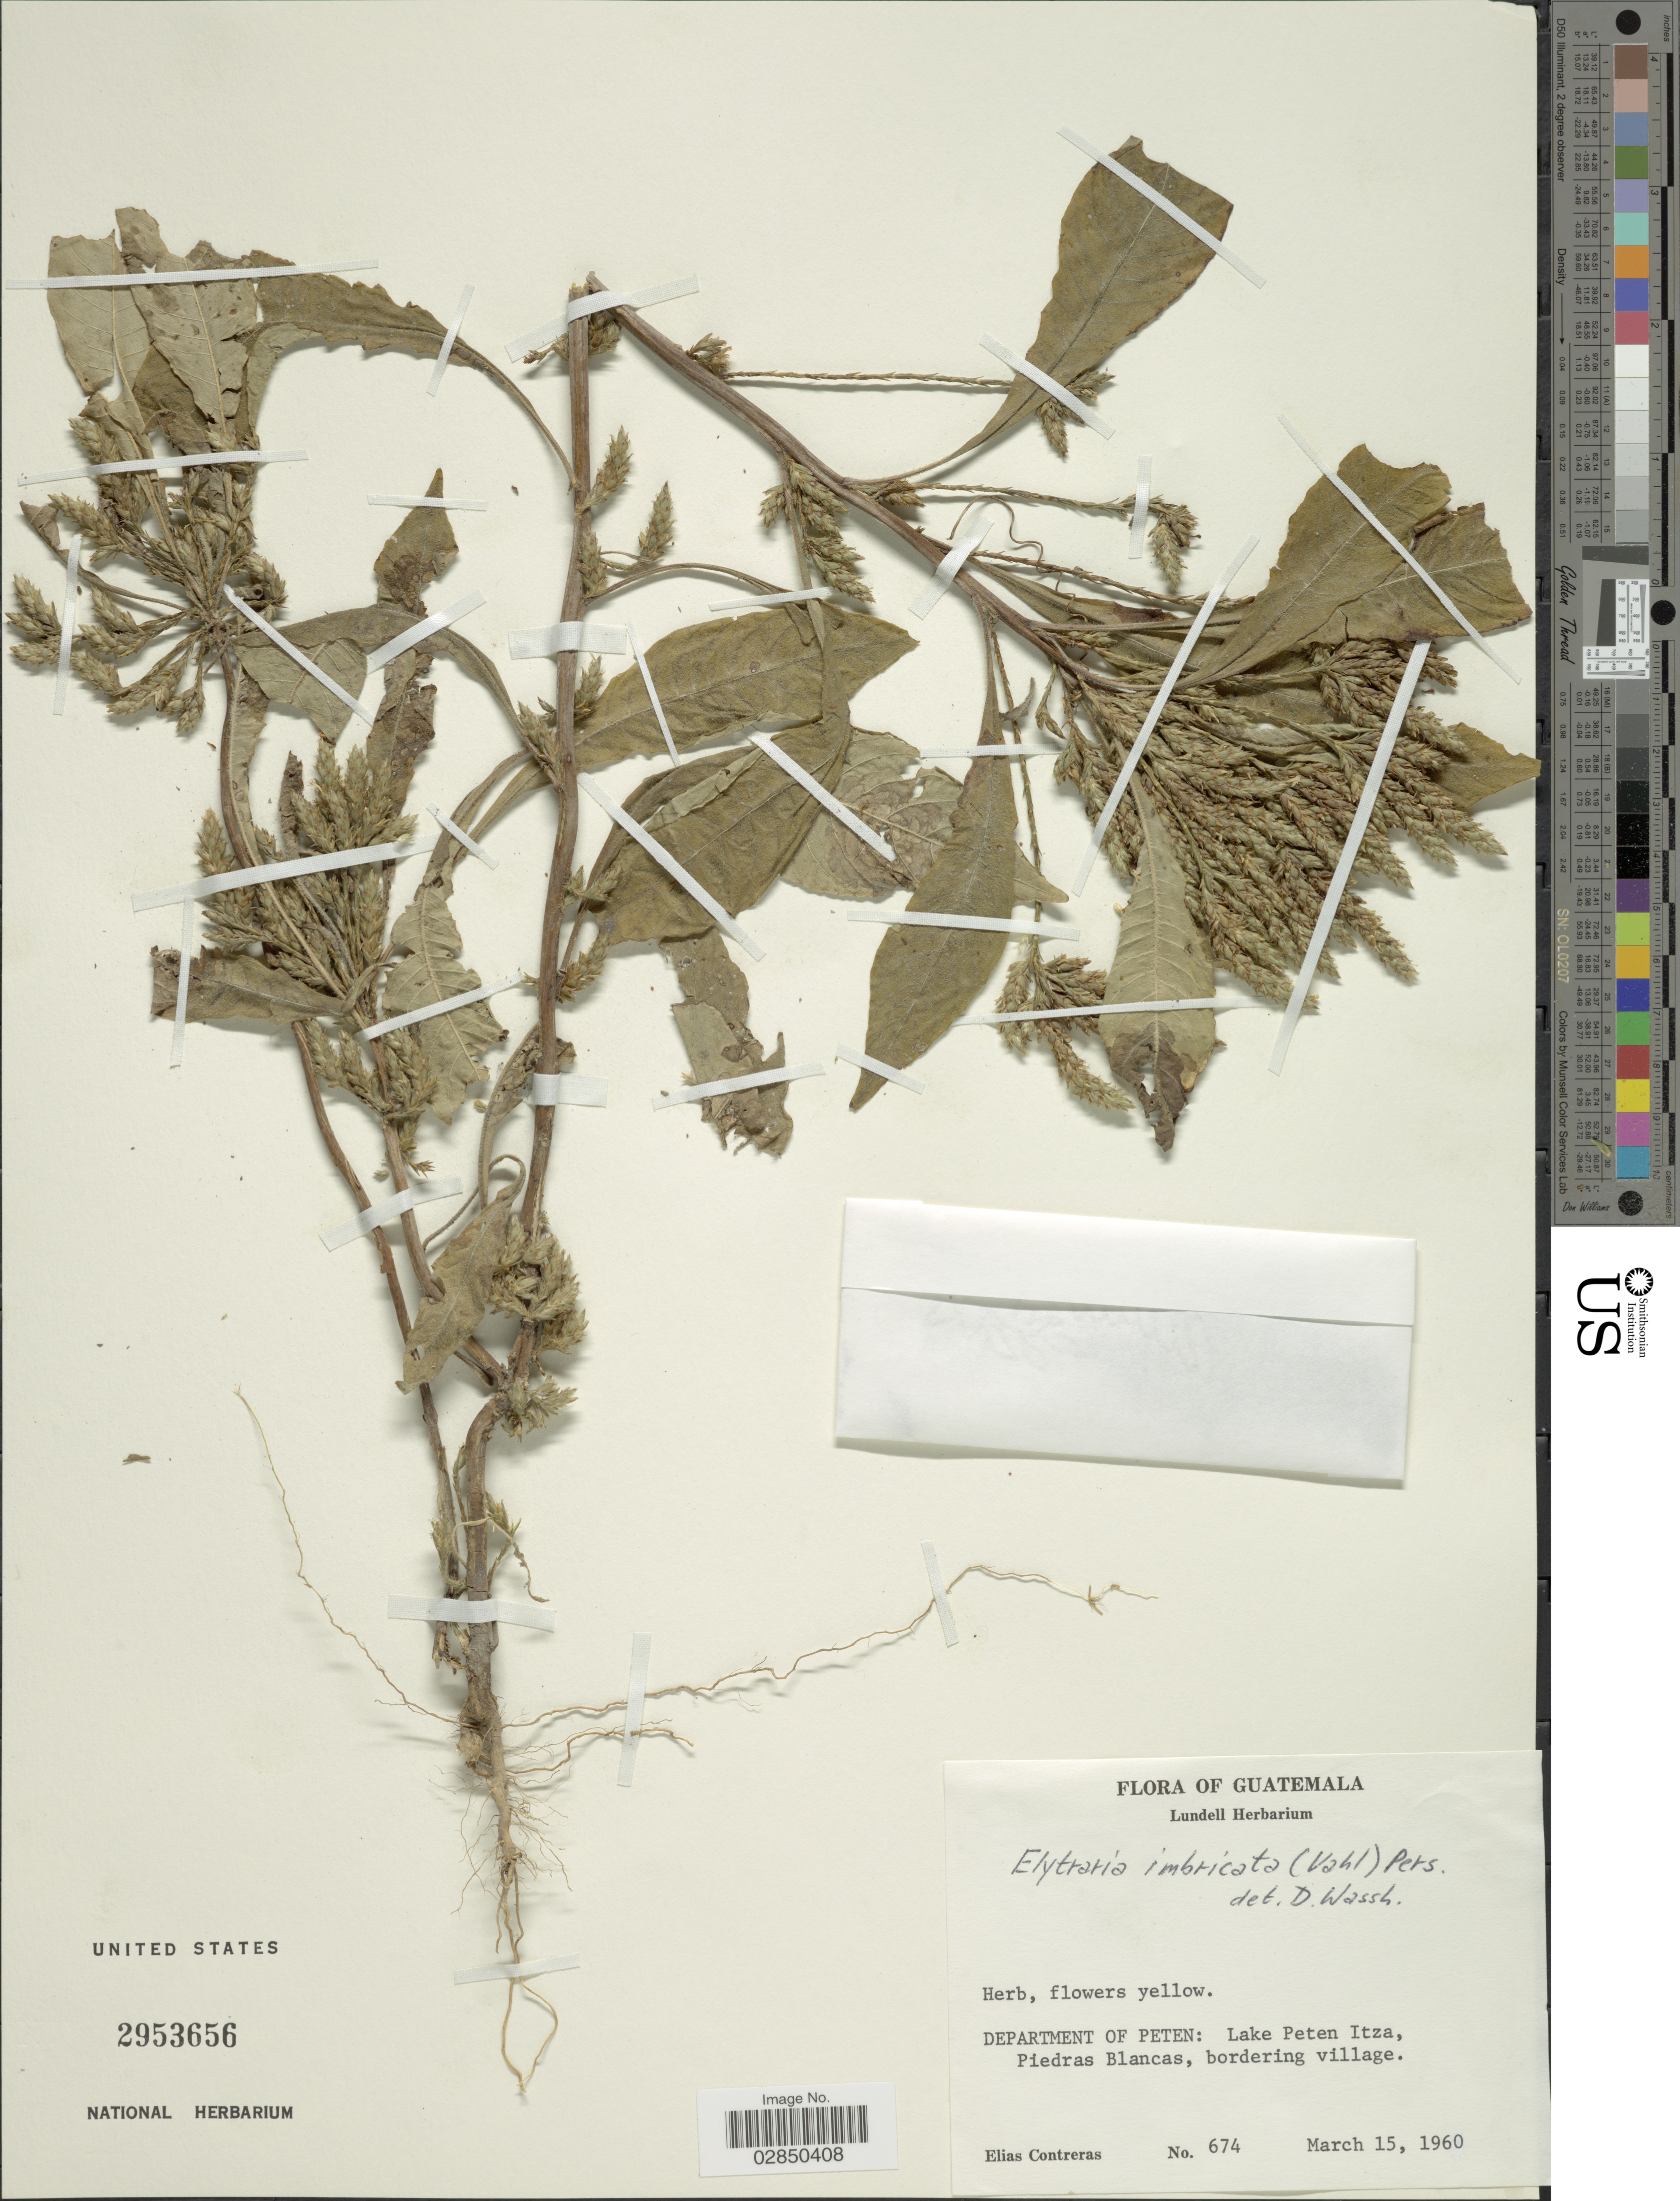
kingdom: Plantae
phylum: Tracheophyta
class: Magnoliopsida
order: Lamiales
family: Acanthaceae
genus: Elytraria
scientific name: Elytraria imbricata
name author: (Vahl) Pers.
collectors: E. Contreras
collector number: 674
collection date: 1960-03-15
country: Guatemala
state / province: El Petén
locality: Department of Peten: Lake Peten Itza, Piedras Blancas, bordering village.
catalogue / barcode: US 2953656